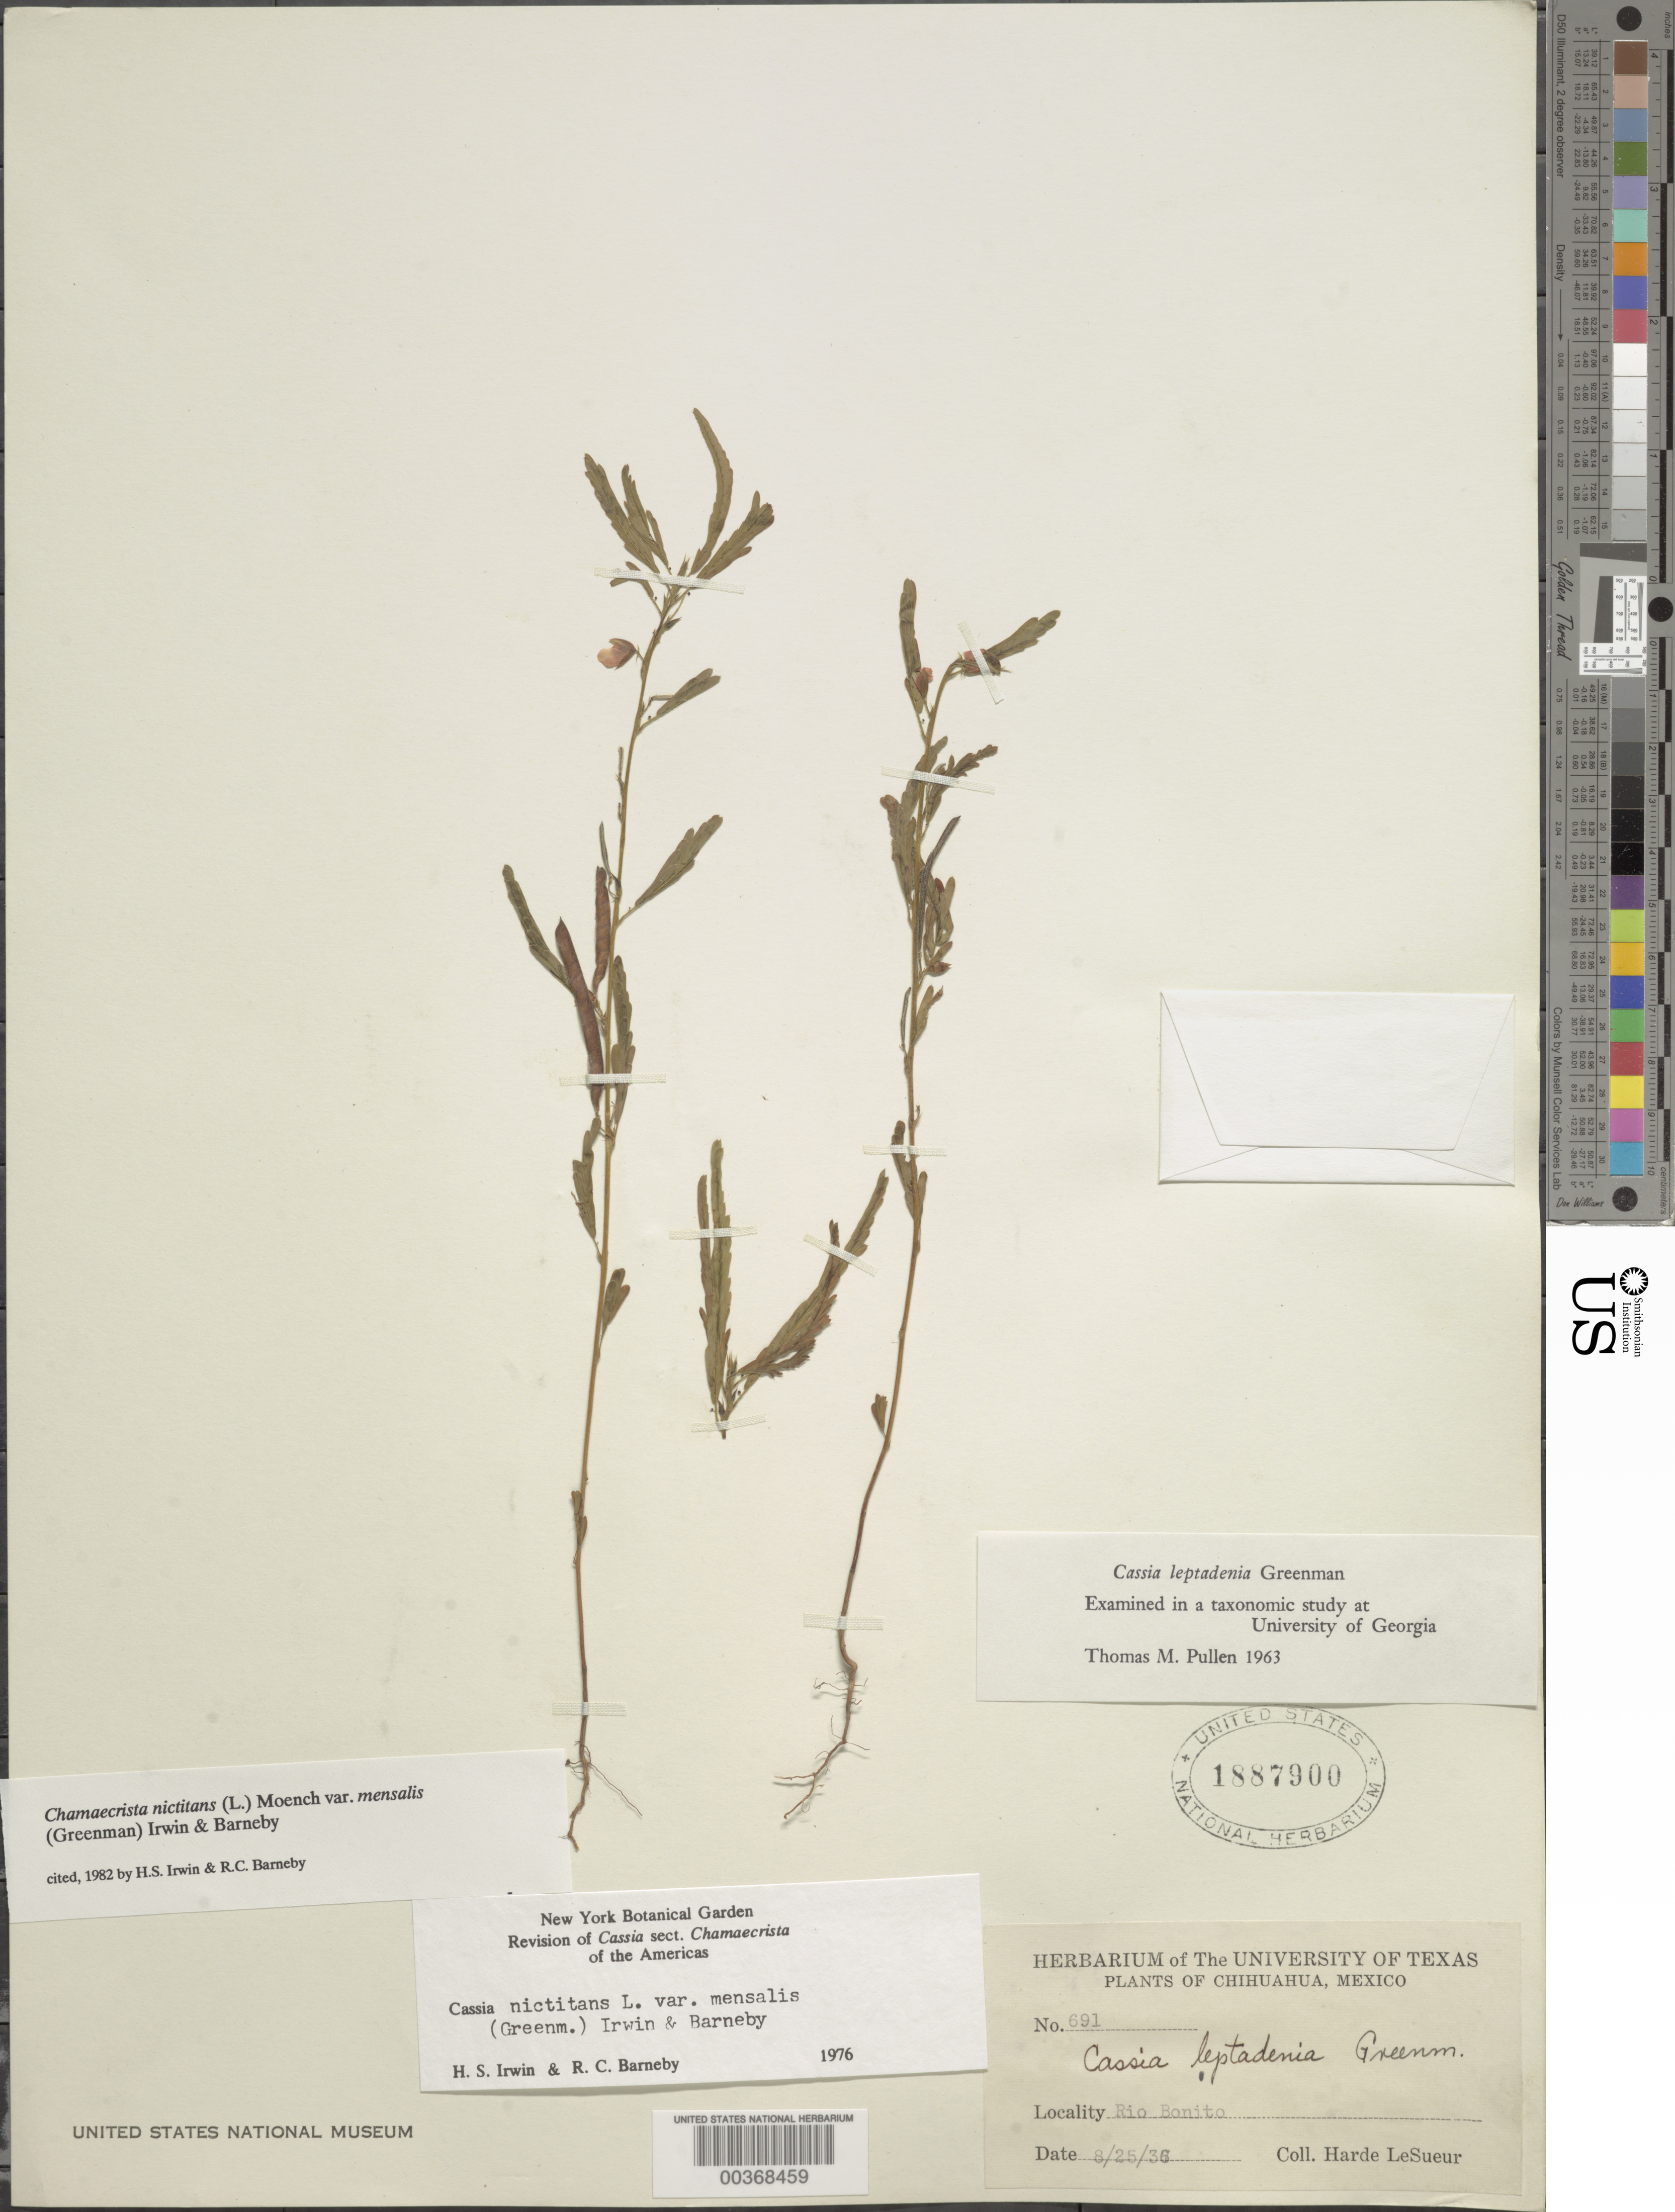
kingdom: Plantae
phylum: Tracheophyta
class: Magnoliopsida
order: Fabales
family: Fabaceae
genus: Chamaecrista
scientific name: Chamaecrista nictitans var. mensalis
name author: (Greenm.) H.S. Irwin & Barneby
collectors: D. H. LeSueur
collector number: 691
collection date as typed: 25 Aug 1936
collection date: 1936-08-25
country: Mexico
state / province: Chihuahua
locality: Rio Bonito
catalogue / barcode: US 1887900